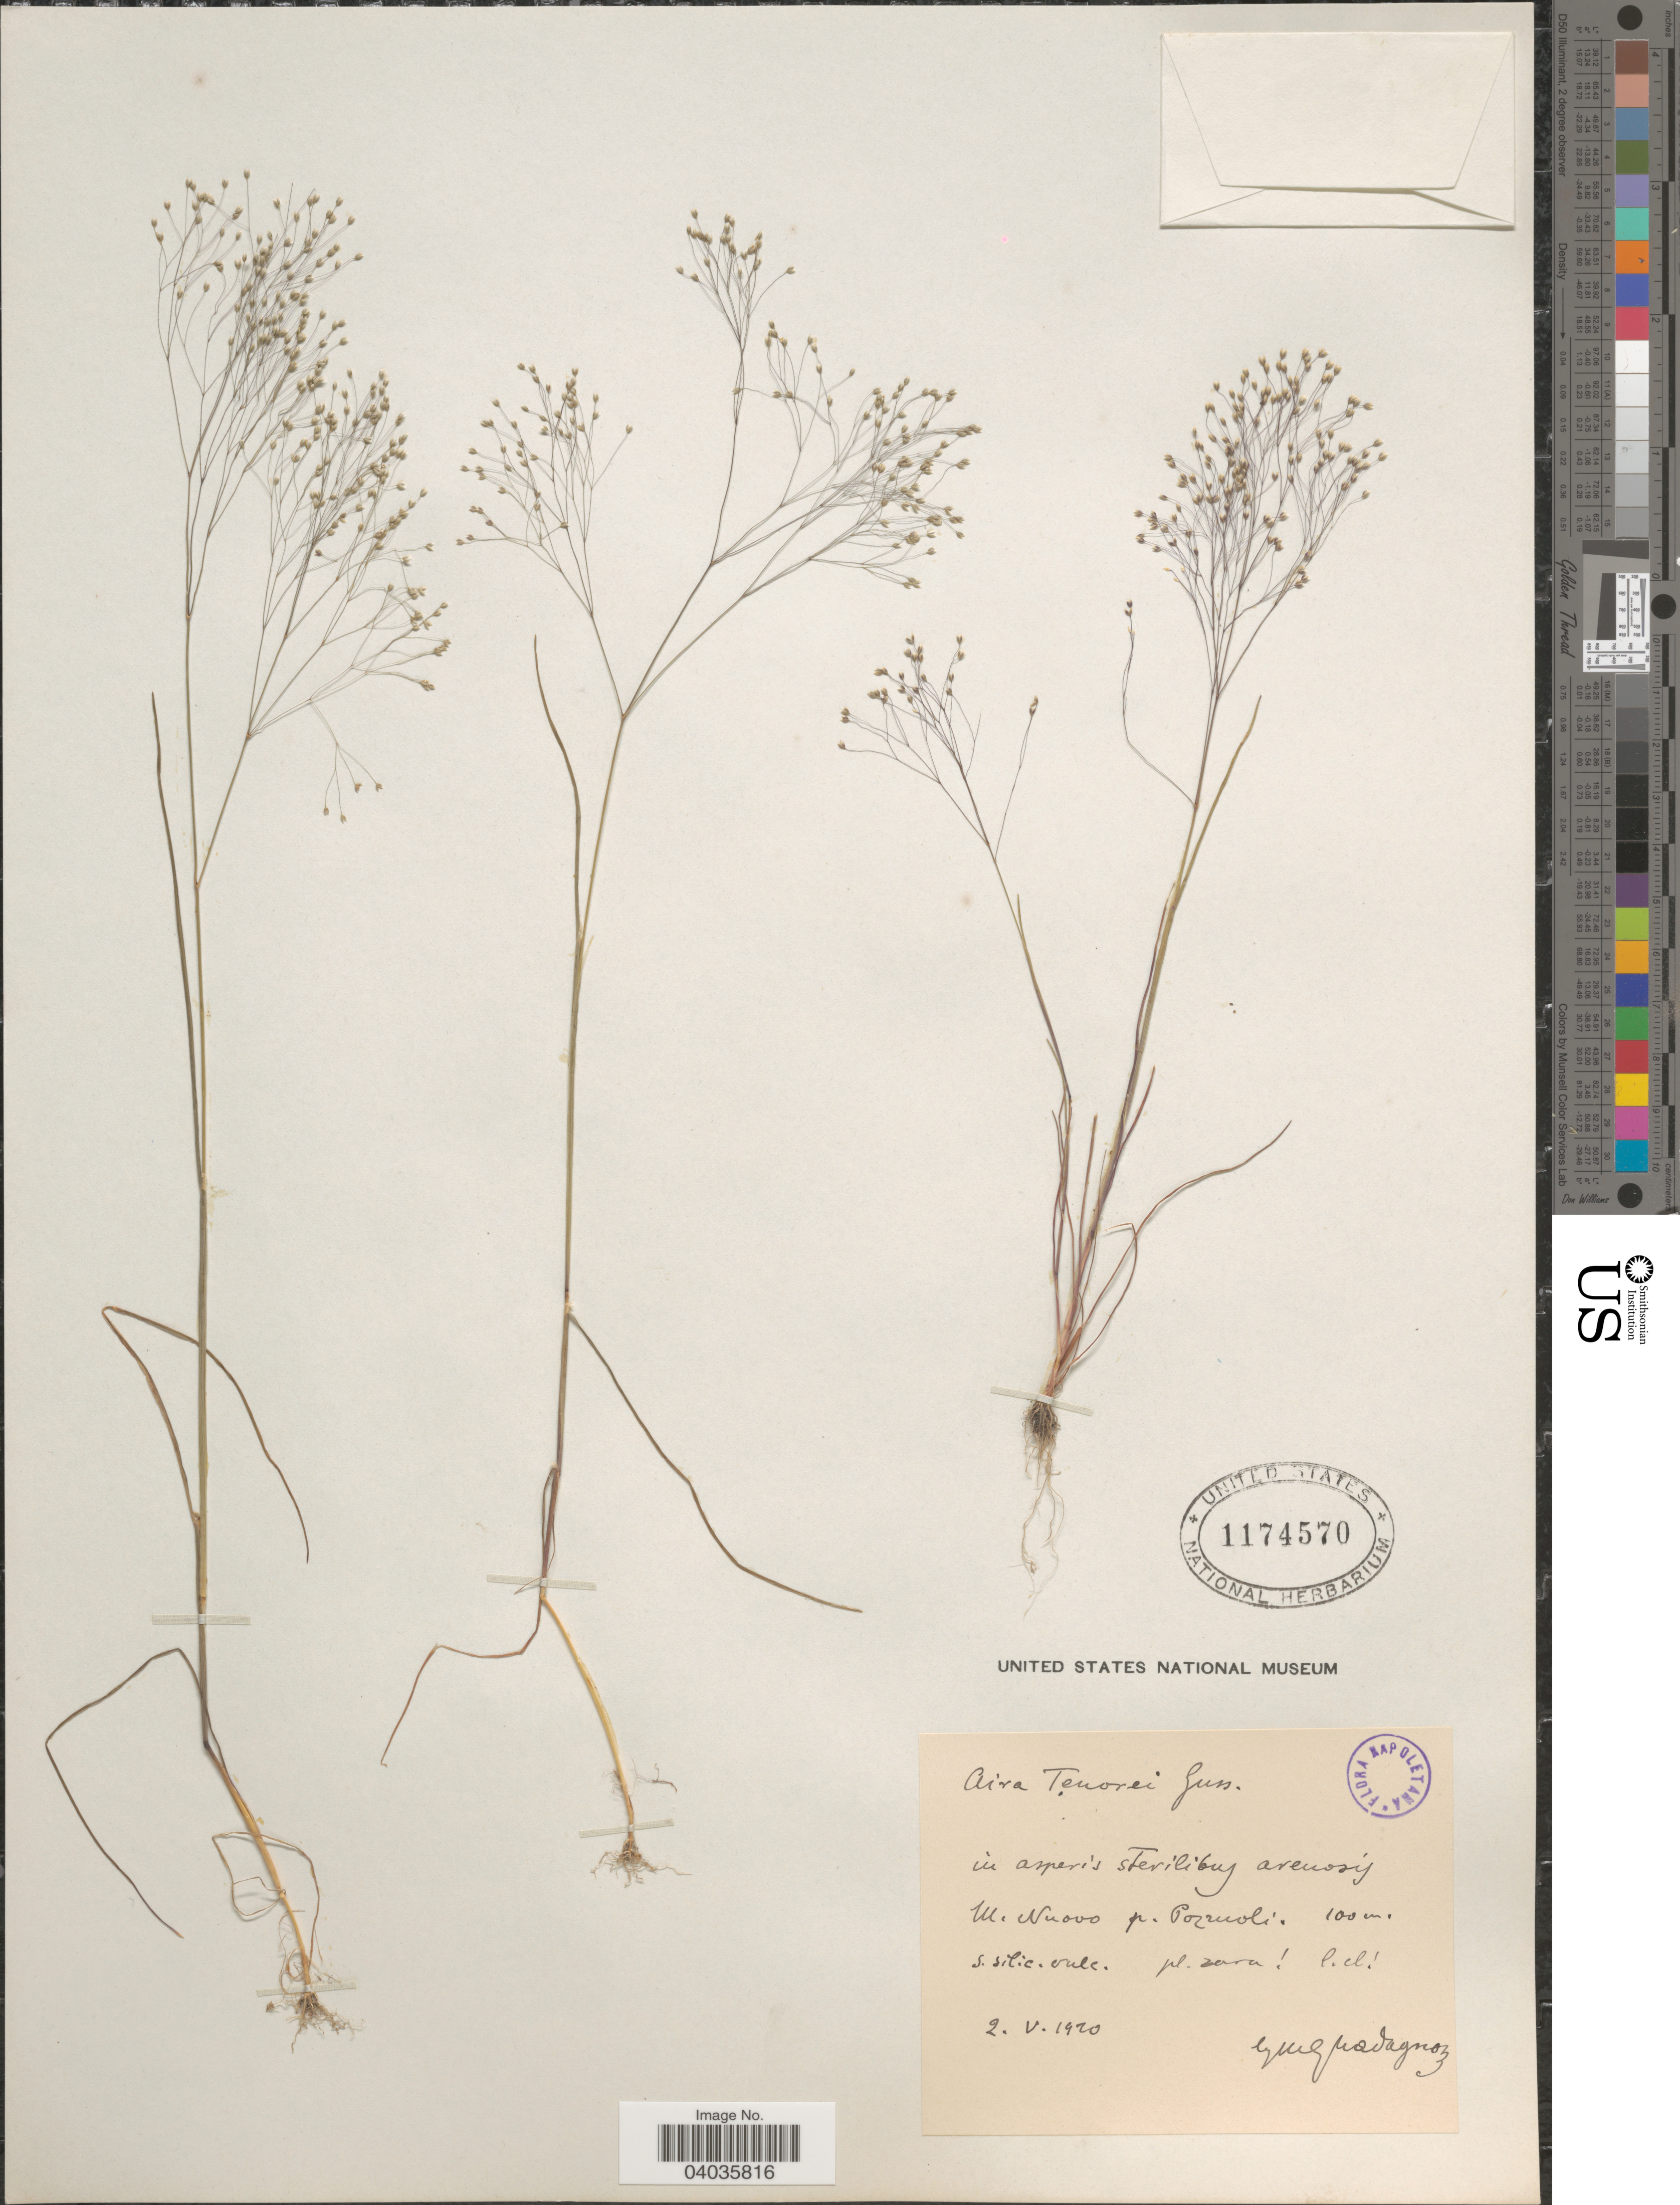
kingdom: Plantae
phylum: Tracheophyta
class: Liliopsida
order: Poales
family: Poaceae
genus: Aira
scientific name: Aira tenorei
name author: Gussone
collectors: G. Urguadagnoz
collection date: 1920-05-02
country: Italy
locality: In asperis sterilibus arenosis M. Nuovo p. Pozzuoli.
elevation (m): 100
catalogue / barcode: US 1174570